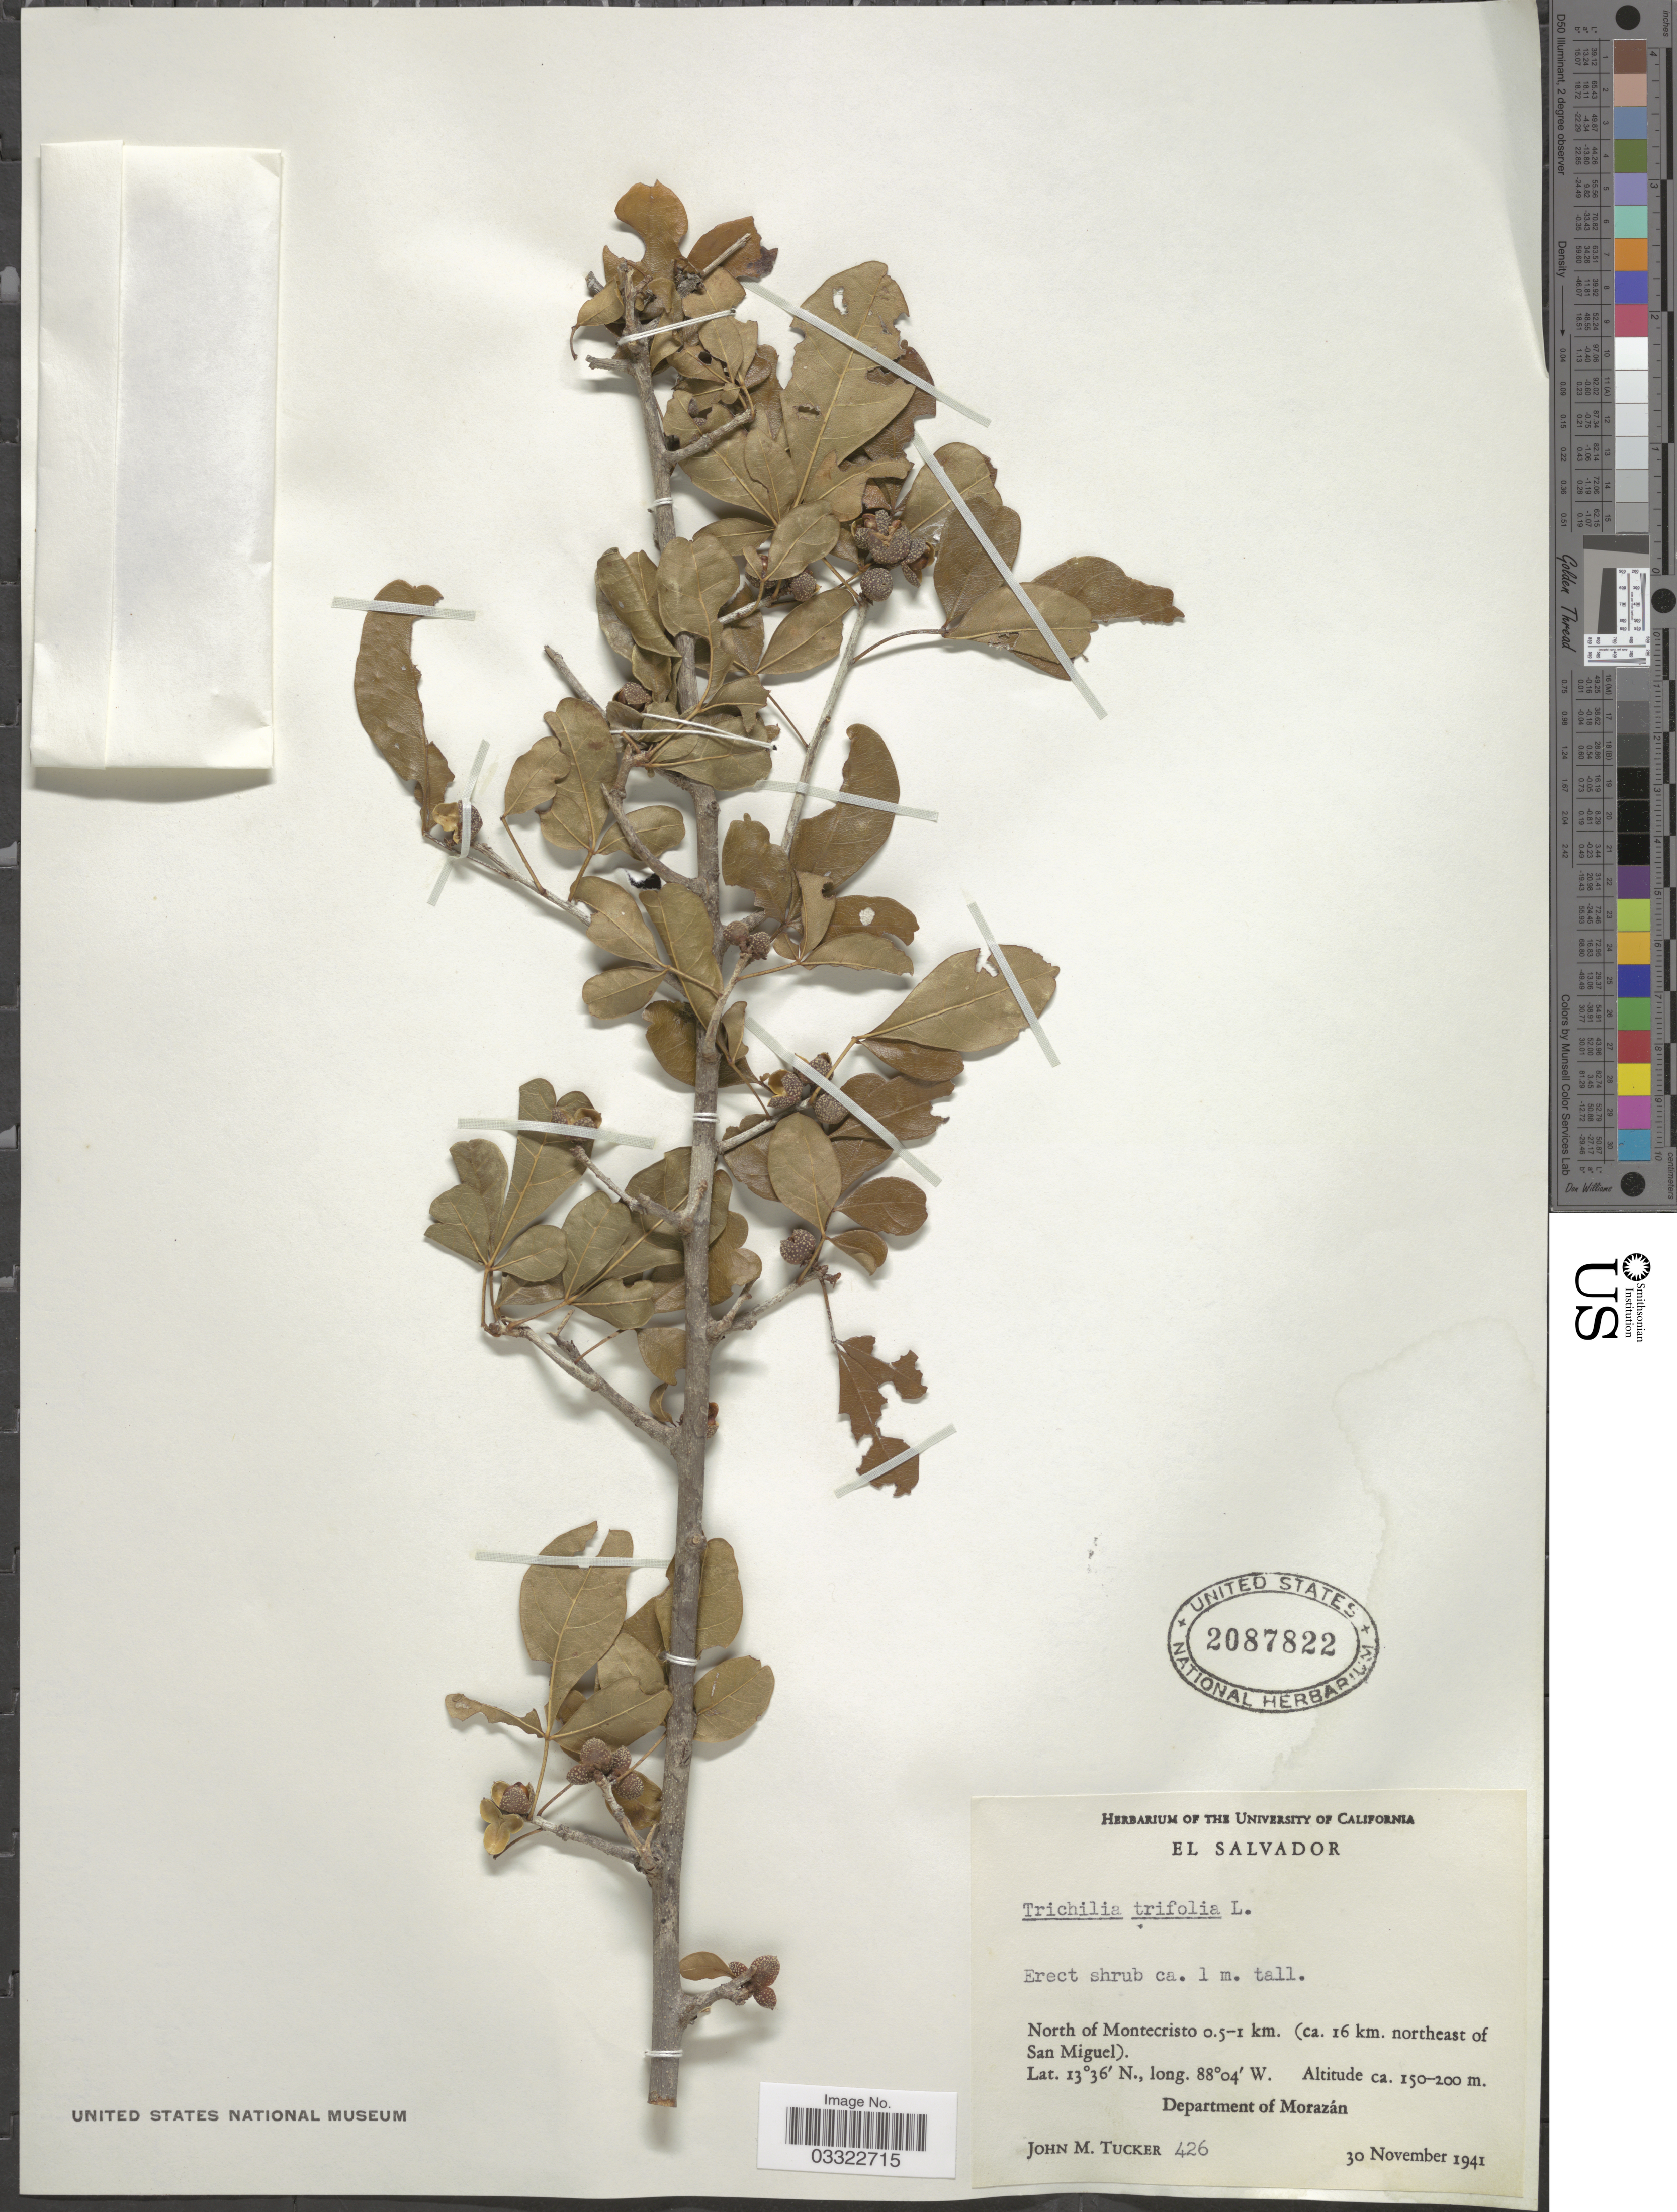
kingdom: Plantae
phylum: Tracheophyta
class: Magnoliopsida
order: Sapindales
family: Meliaceae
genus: Trichilia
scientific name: Trichilia trifolia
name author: L.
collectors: J. M. Tucker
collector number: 426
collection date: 1941-11-30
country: El Salvador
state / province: Morazan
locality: North of Montecristo 0.5-1 km. (ca. 16 km. northeast of San Miguel). Department of Morazán.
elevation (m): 150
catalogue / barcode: US 2087822